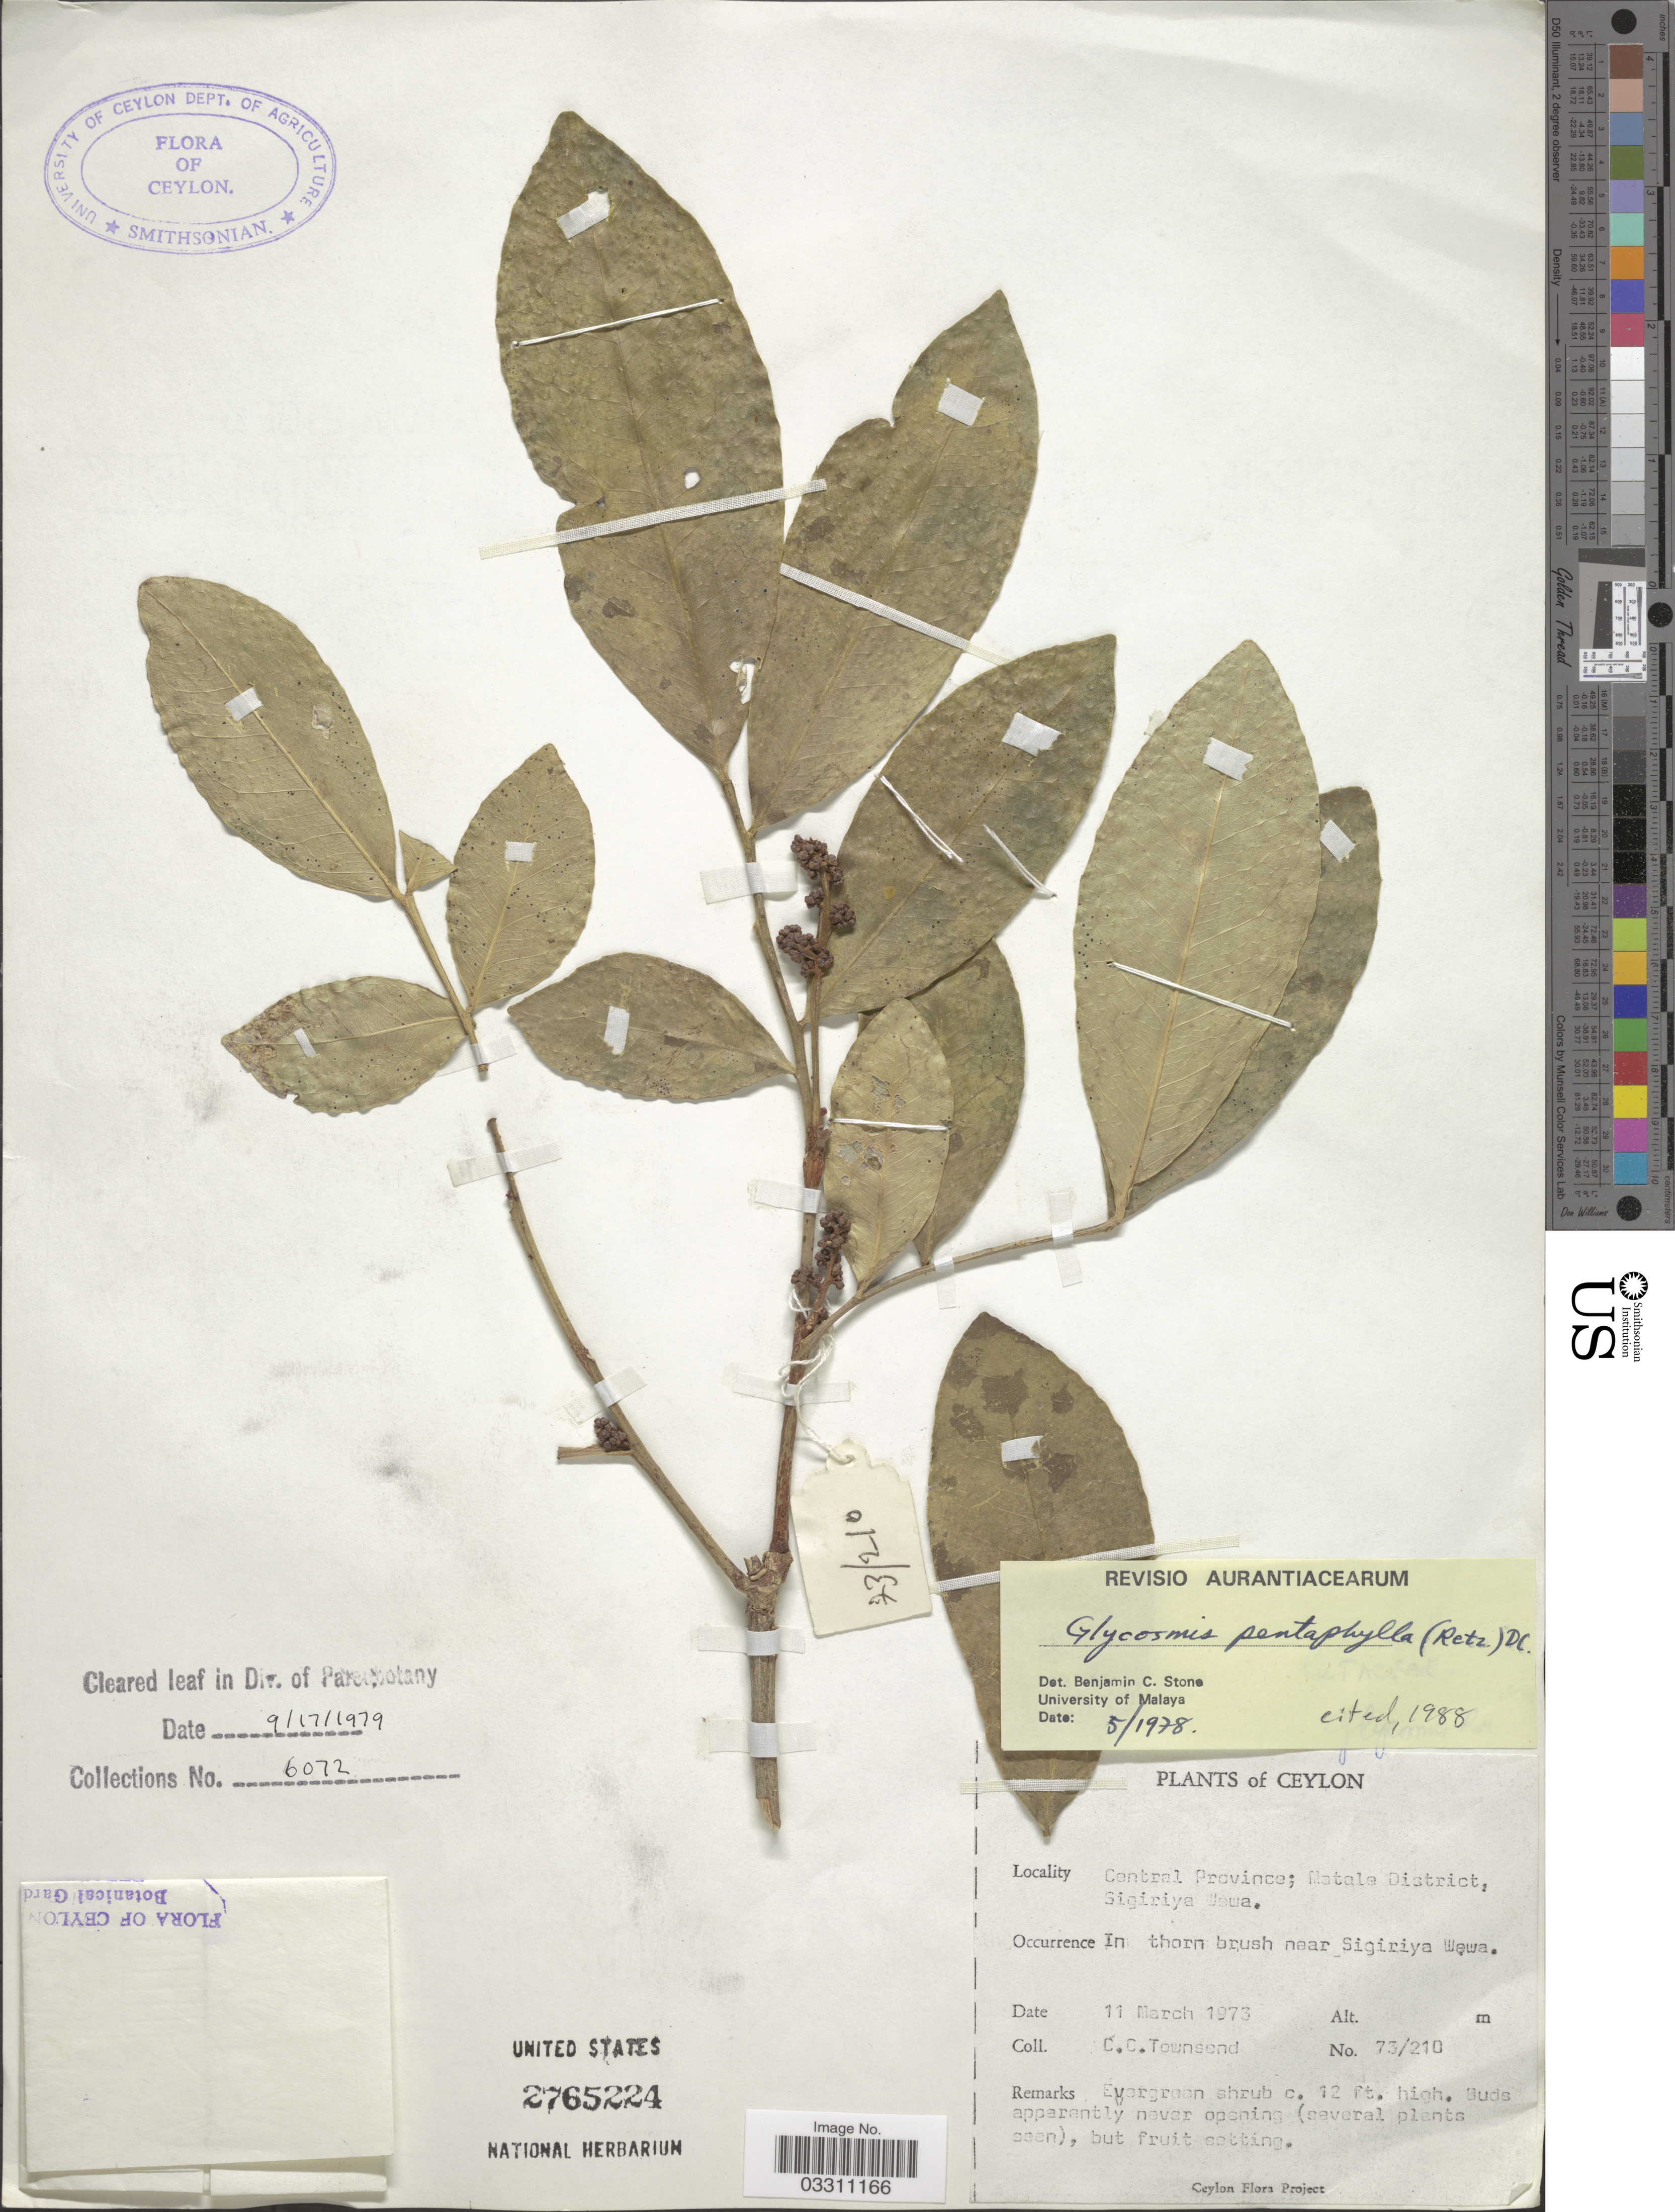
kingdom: Plantae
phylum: Tracheophyta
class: Magnoliopsida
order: Sapindales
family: Rutaceae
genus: Glycosmis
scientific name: Glycosmis pentaphylla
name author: (Retz.) DC.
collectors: C. C. Townsend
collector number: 73/210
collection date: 1973-03-11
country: Sri Lanka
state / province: Central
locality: Ceylon. Matale District, Sigiriya Wewa.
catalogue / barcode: US 2765224